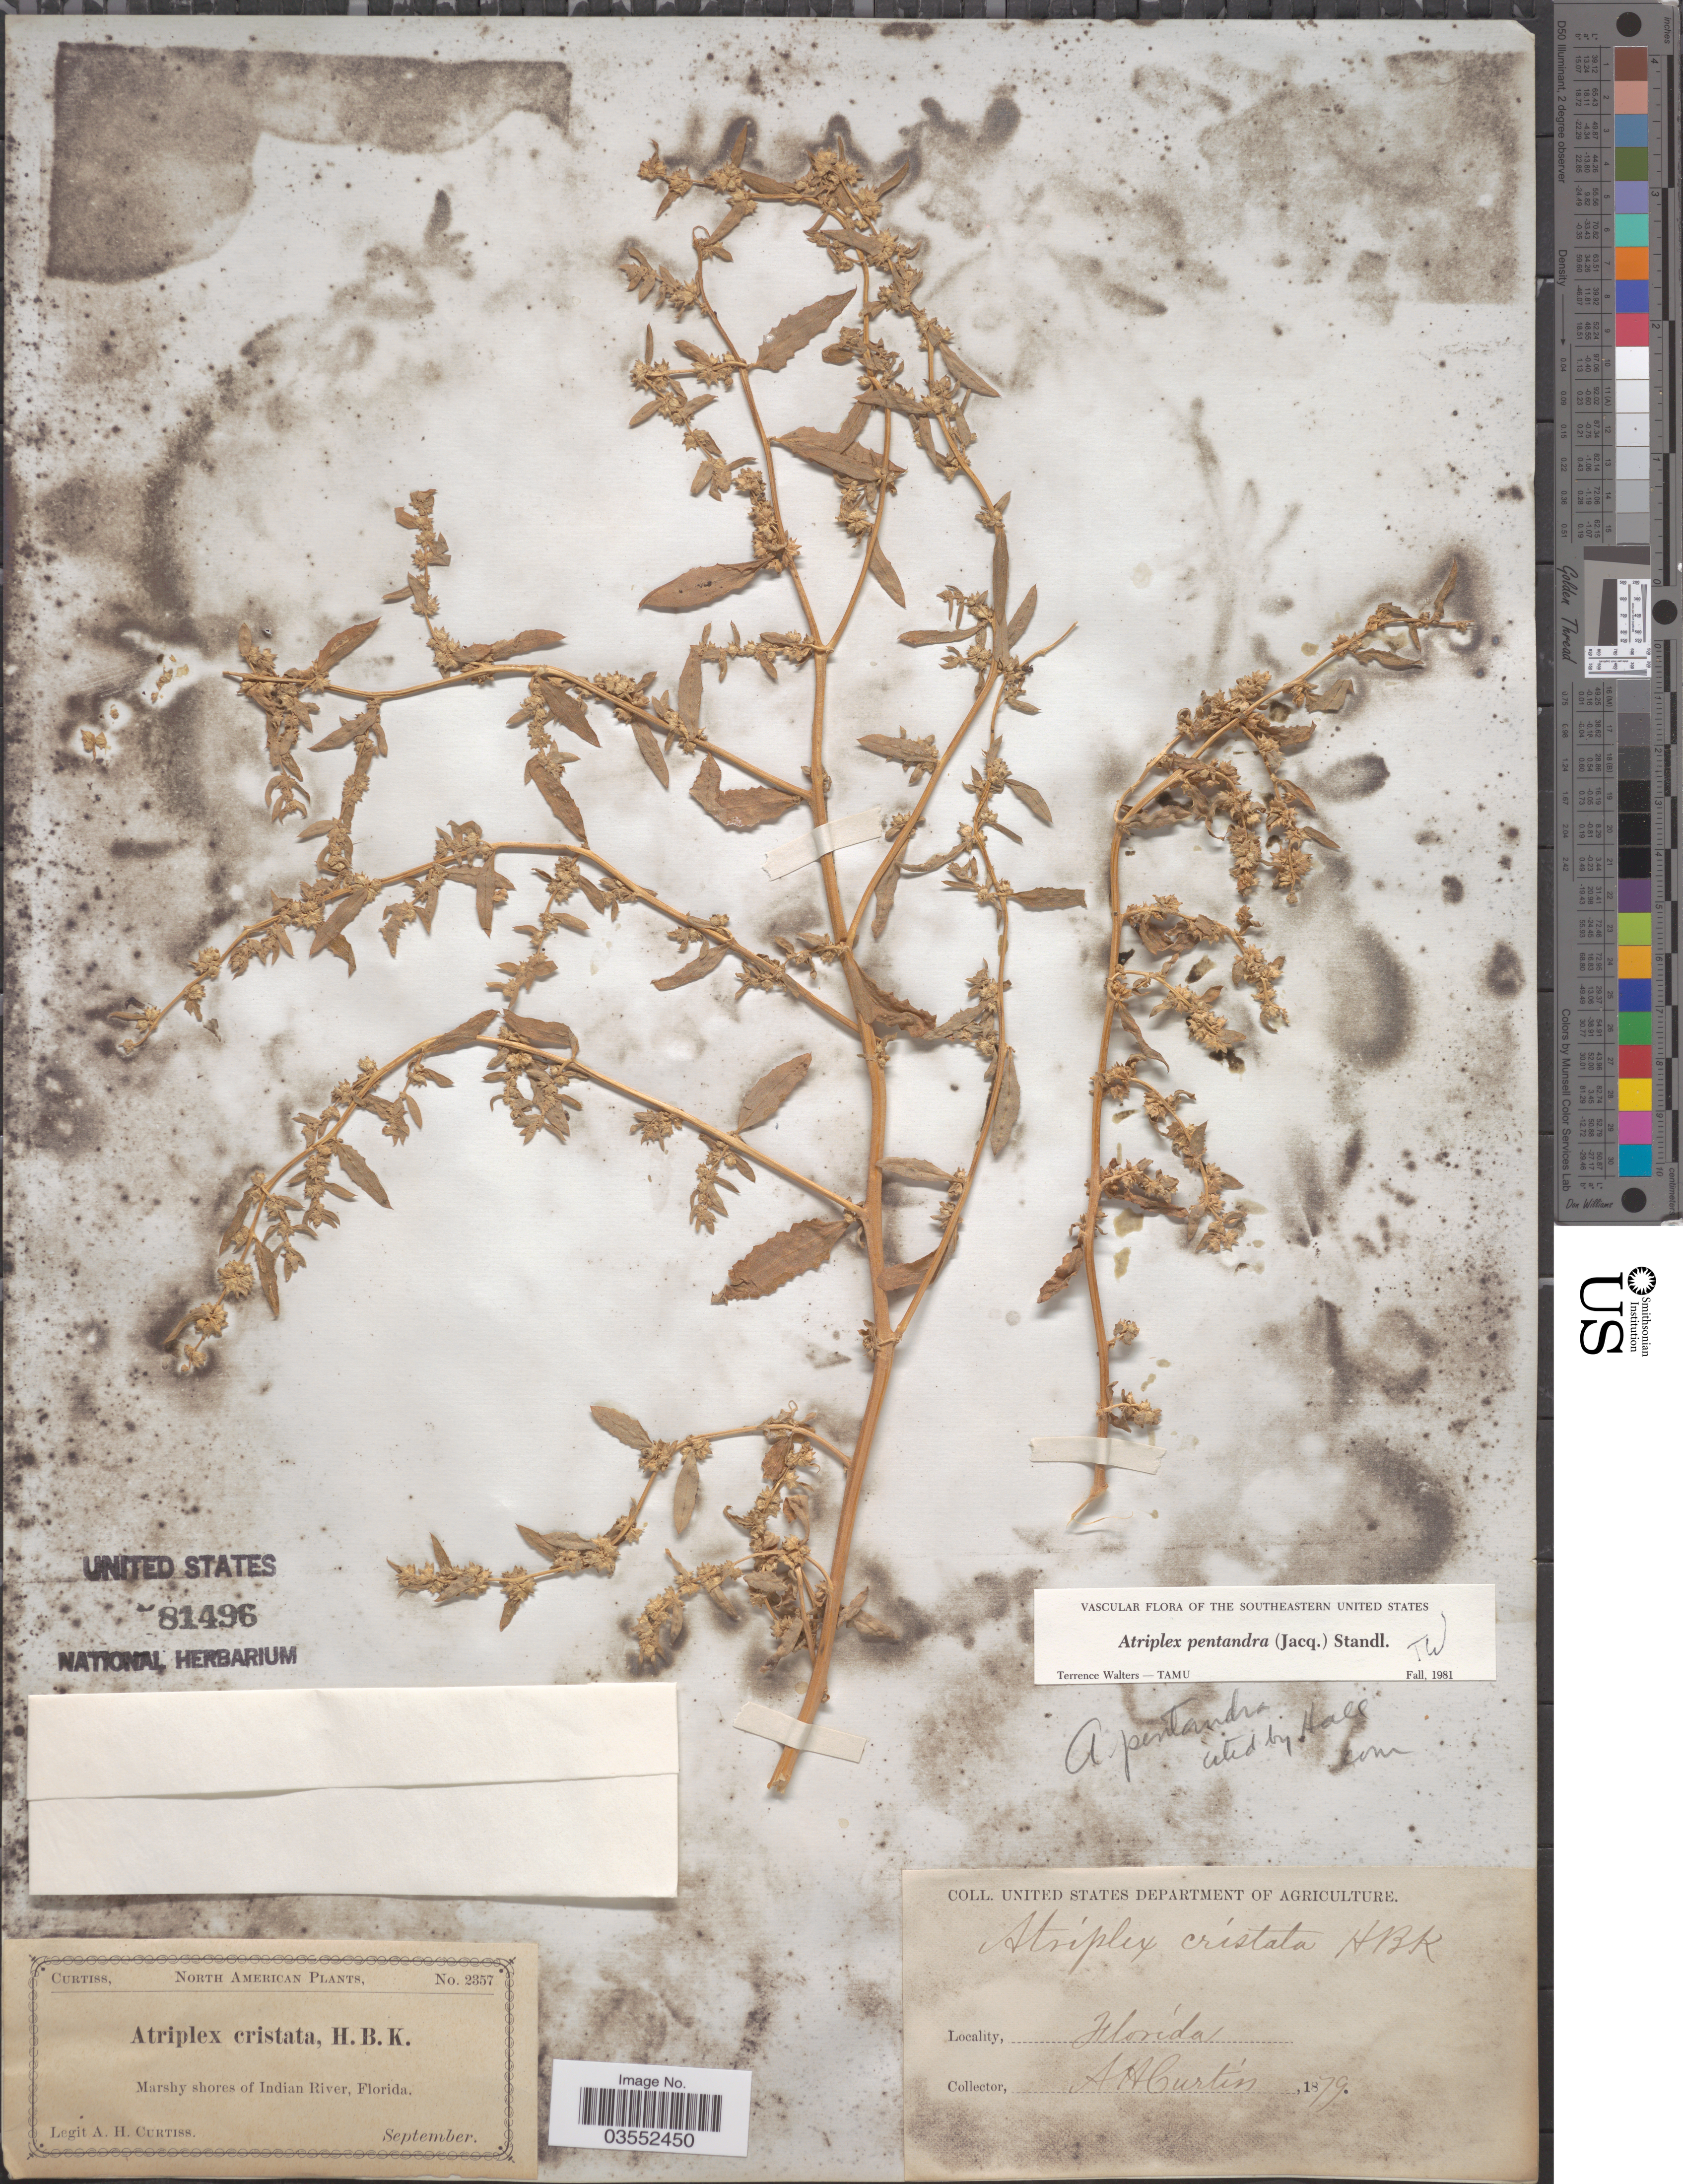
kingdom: Plantae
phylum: Tracheophyta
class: Magnoliopsida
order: Caryophyllales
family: Amaranthaceae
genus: Atriplex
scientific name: Atriplex pentandra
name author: (Jacq.) Standl.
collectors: A. H. Curtiss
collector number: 2357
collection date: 1879-09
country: United States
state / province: Florida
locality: Marshy shores of Indian River.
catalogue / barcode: US 81496